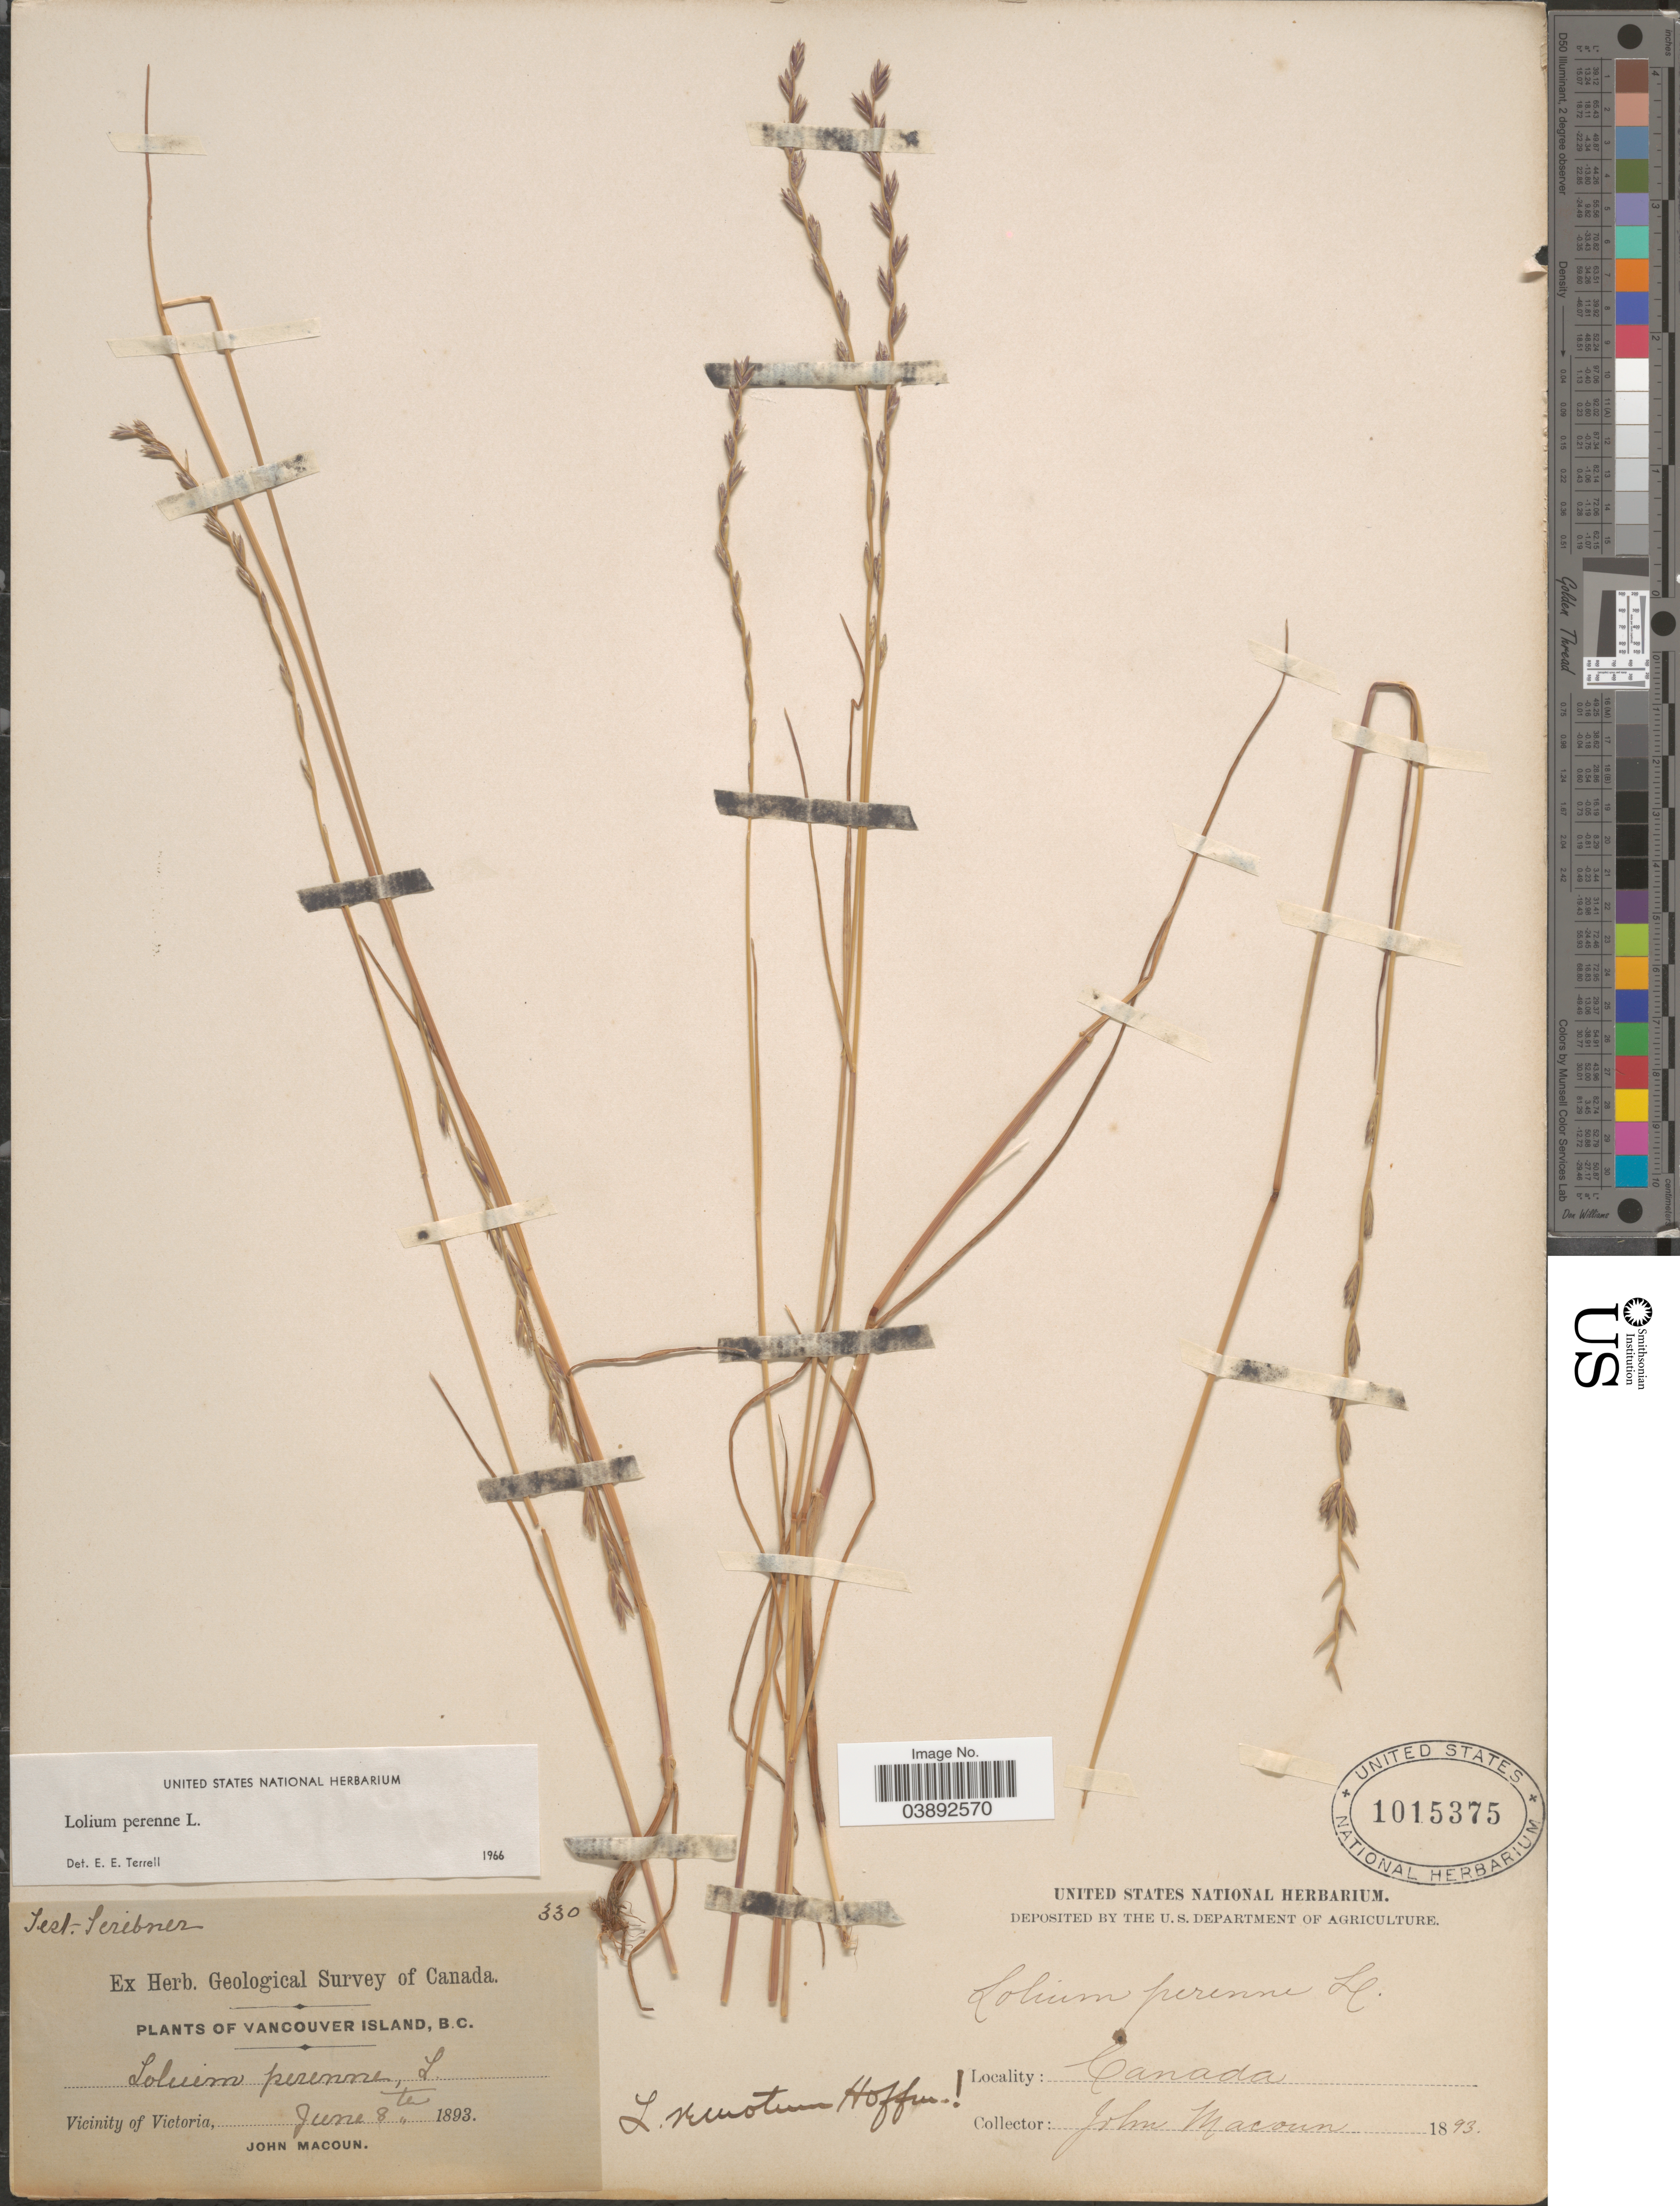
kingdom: Plantae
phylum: Tracheophyta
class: Liliopsida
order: Poales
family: Poaceae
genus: Lolium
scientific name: Lolium perenne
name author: L.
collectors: J. Macoun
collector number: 330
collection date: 1893-06-08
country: Canada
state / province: British Columbia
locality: Vancouver Island. Vicinity of Victoria.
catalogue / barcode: US 1015375